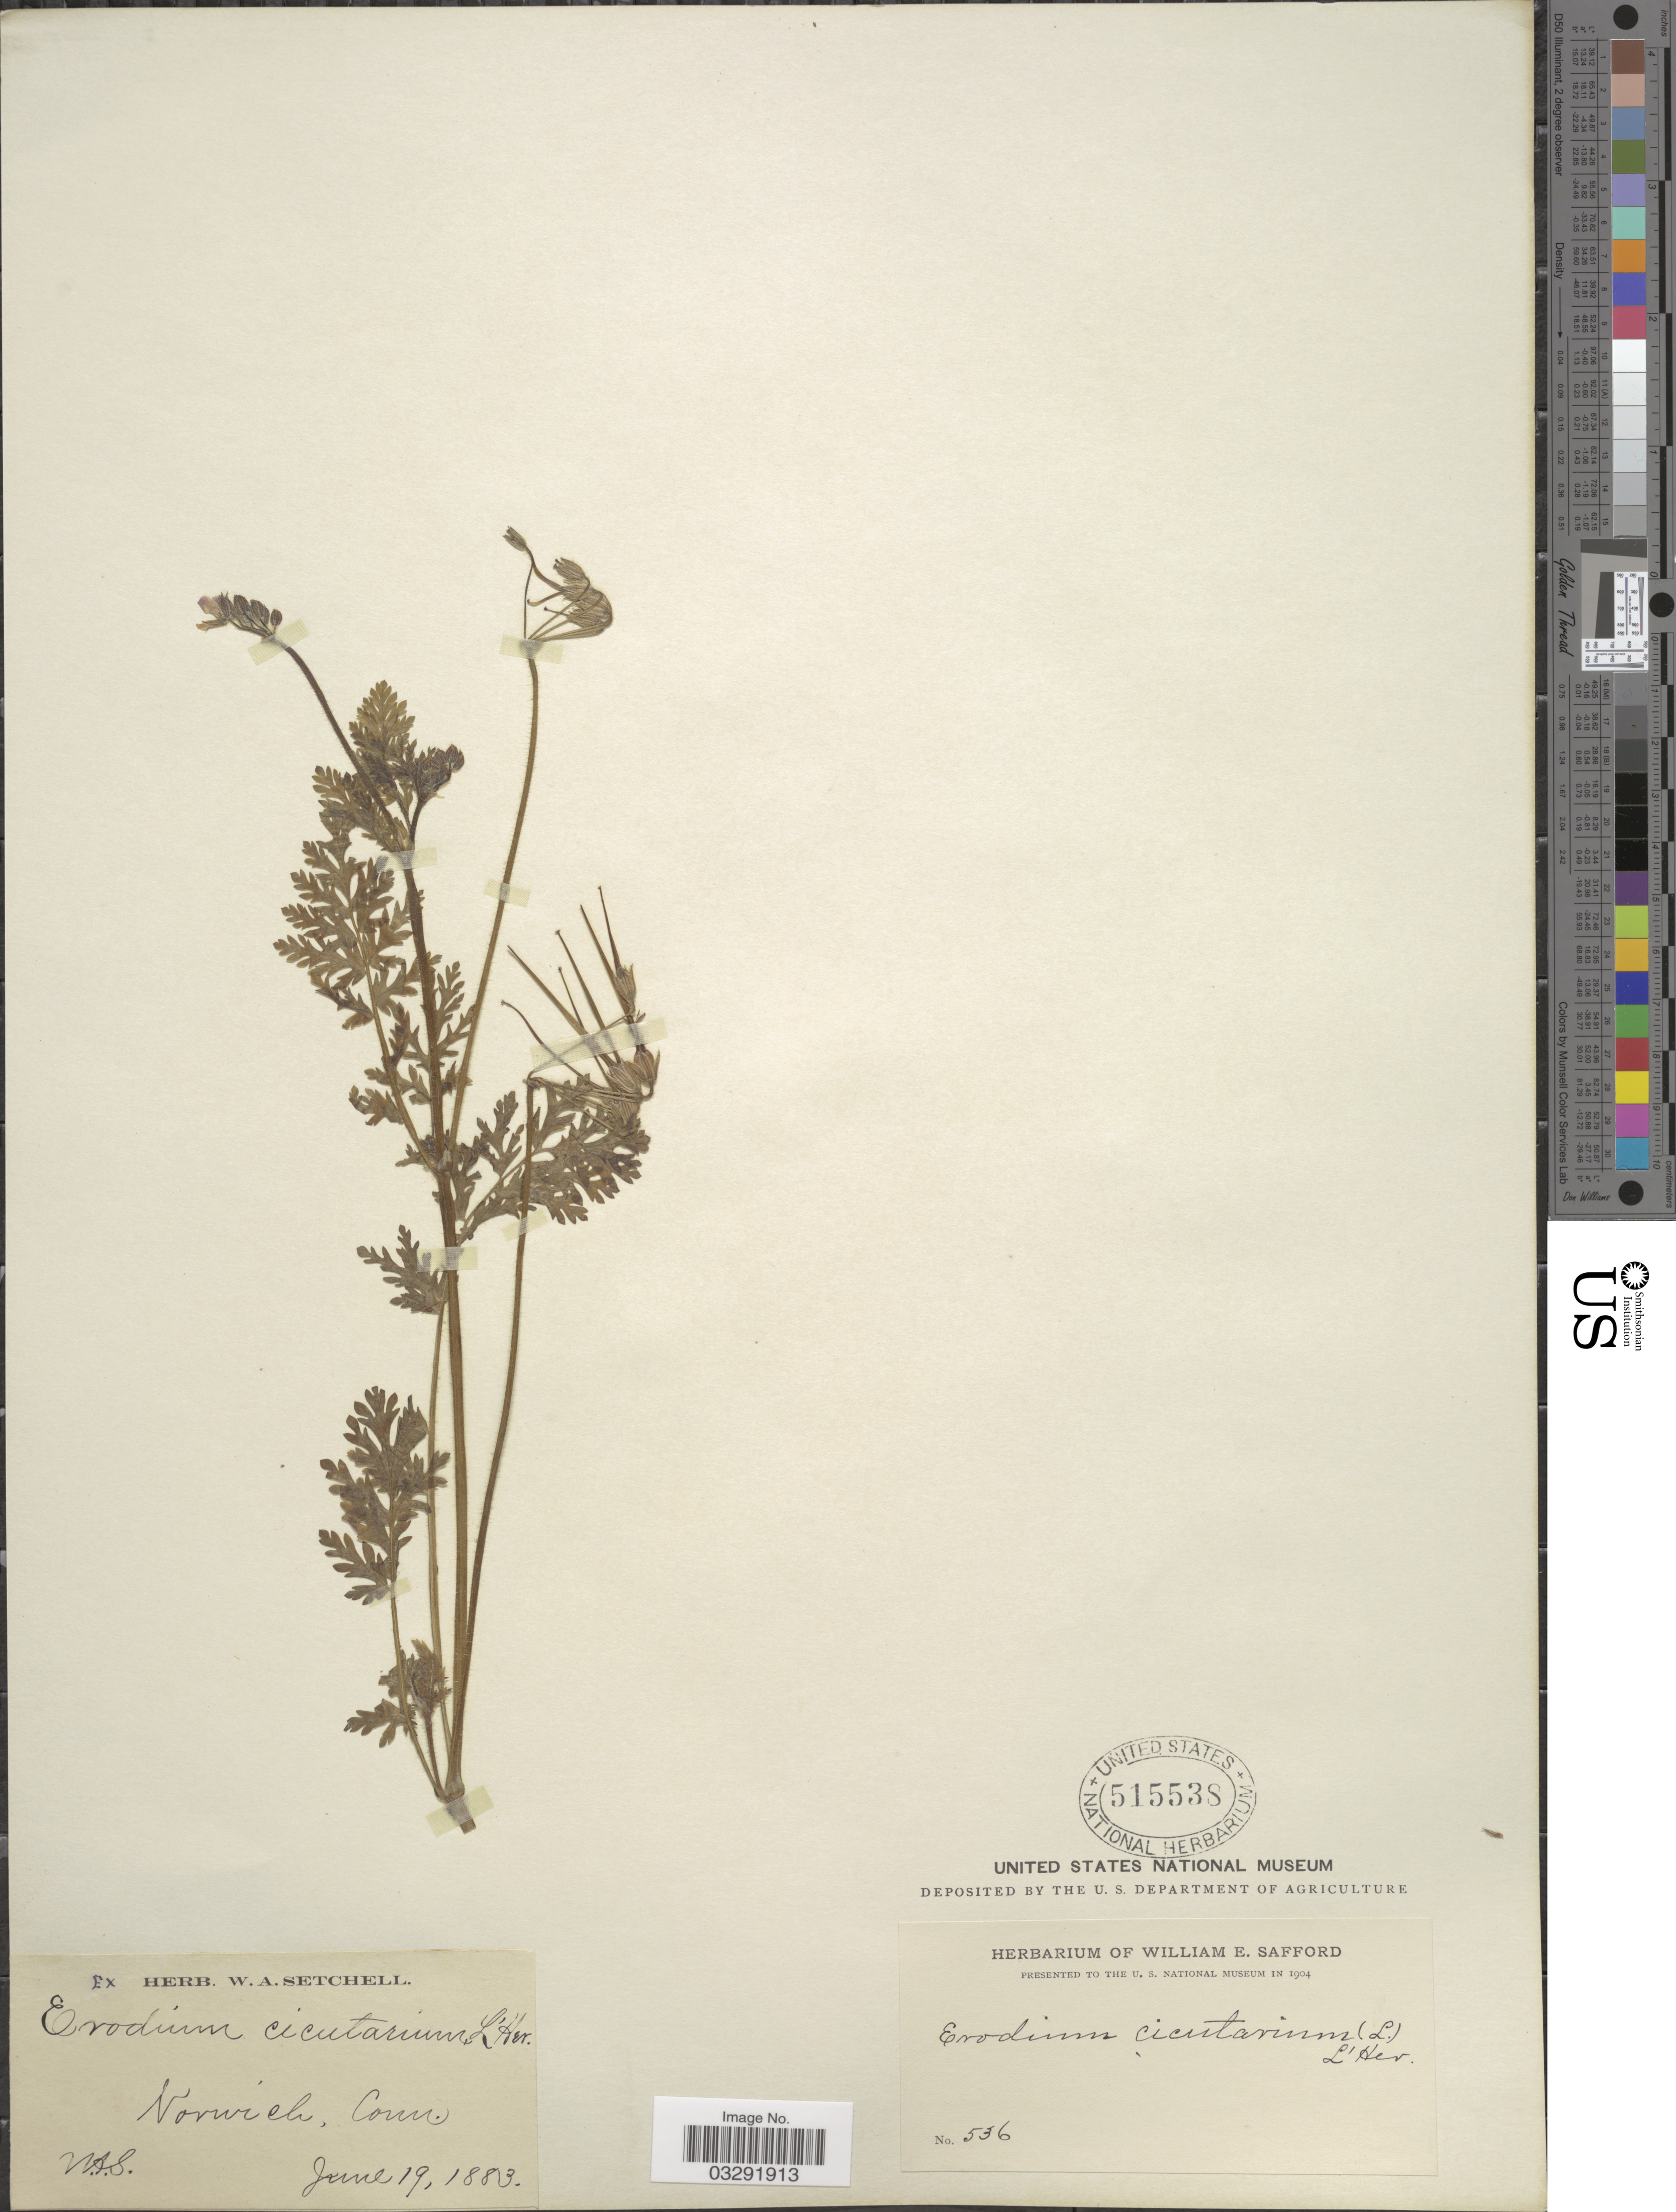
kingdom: Plantae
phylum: Tracheophyta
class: Magnoliopsida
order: Geraniales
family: Geraniaceae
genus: Erodium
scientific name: Erodium cicutarium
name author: (L.) L'Hér.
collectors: W. Setchell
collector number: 536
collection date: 1883-06-19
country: United States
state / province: Connecticut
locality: Norwich.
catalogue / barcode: US 515538